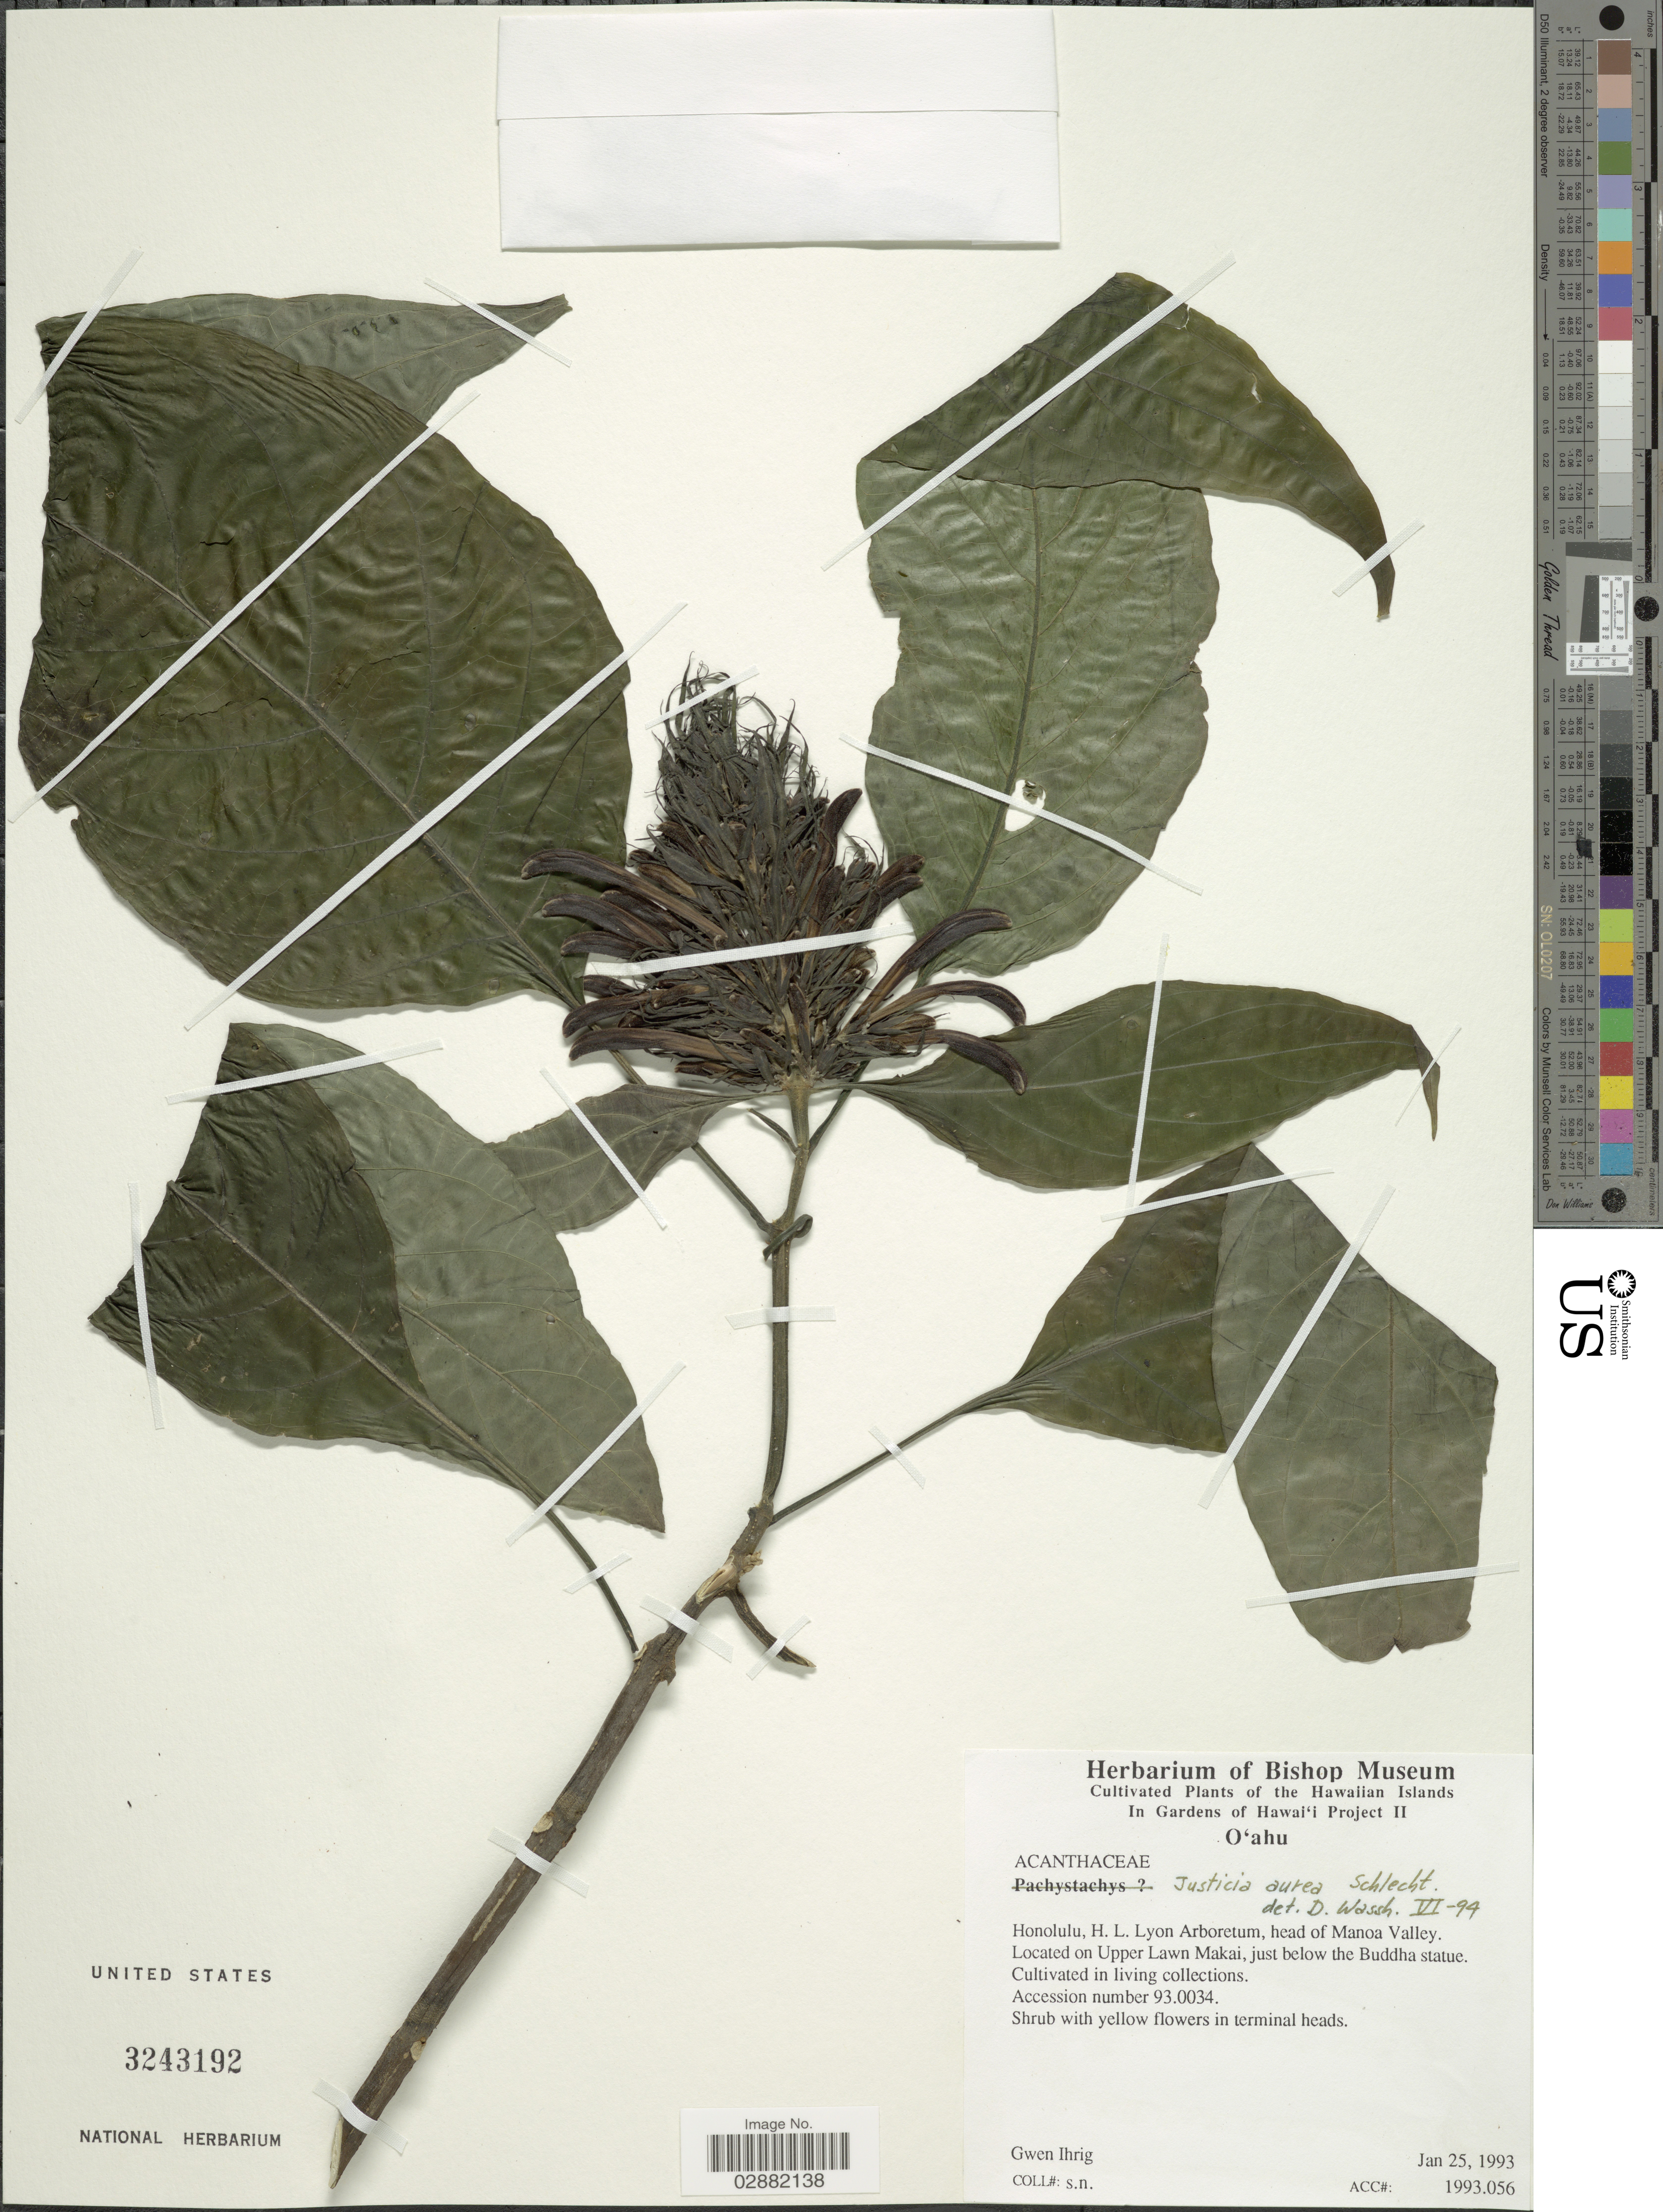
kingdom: Plantae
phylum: Tracheophyta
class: Magnoliopsida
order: Lamiales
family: Acanthaceae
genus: Justicia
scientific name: Justicia aurea f. erythrantha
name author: (Standl. & Steyerm.) D.N. Gibson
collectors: G. Ihrig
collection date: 1993-01-25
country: United States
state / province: Hawaii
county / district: Honolulu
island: Oahu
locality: Hawaiian Islands, In gardens of Hawai'i Project II, O'ahu, Honolulu, H.L. Lyon Arboretum, head of Manoa Valley, Located on Upper Lawn Makai, just below the Buddha statue.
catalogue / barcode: US 3243192